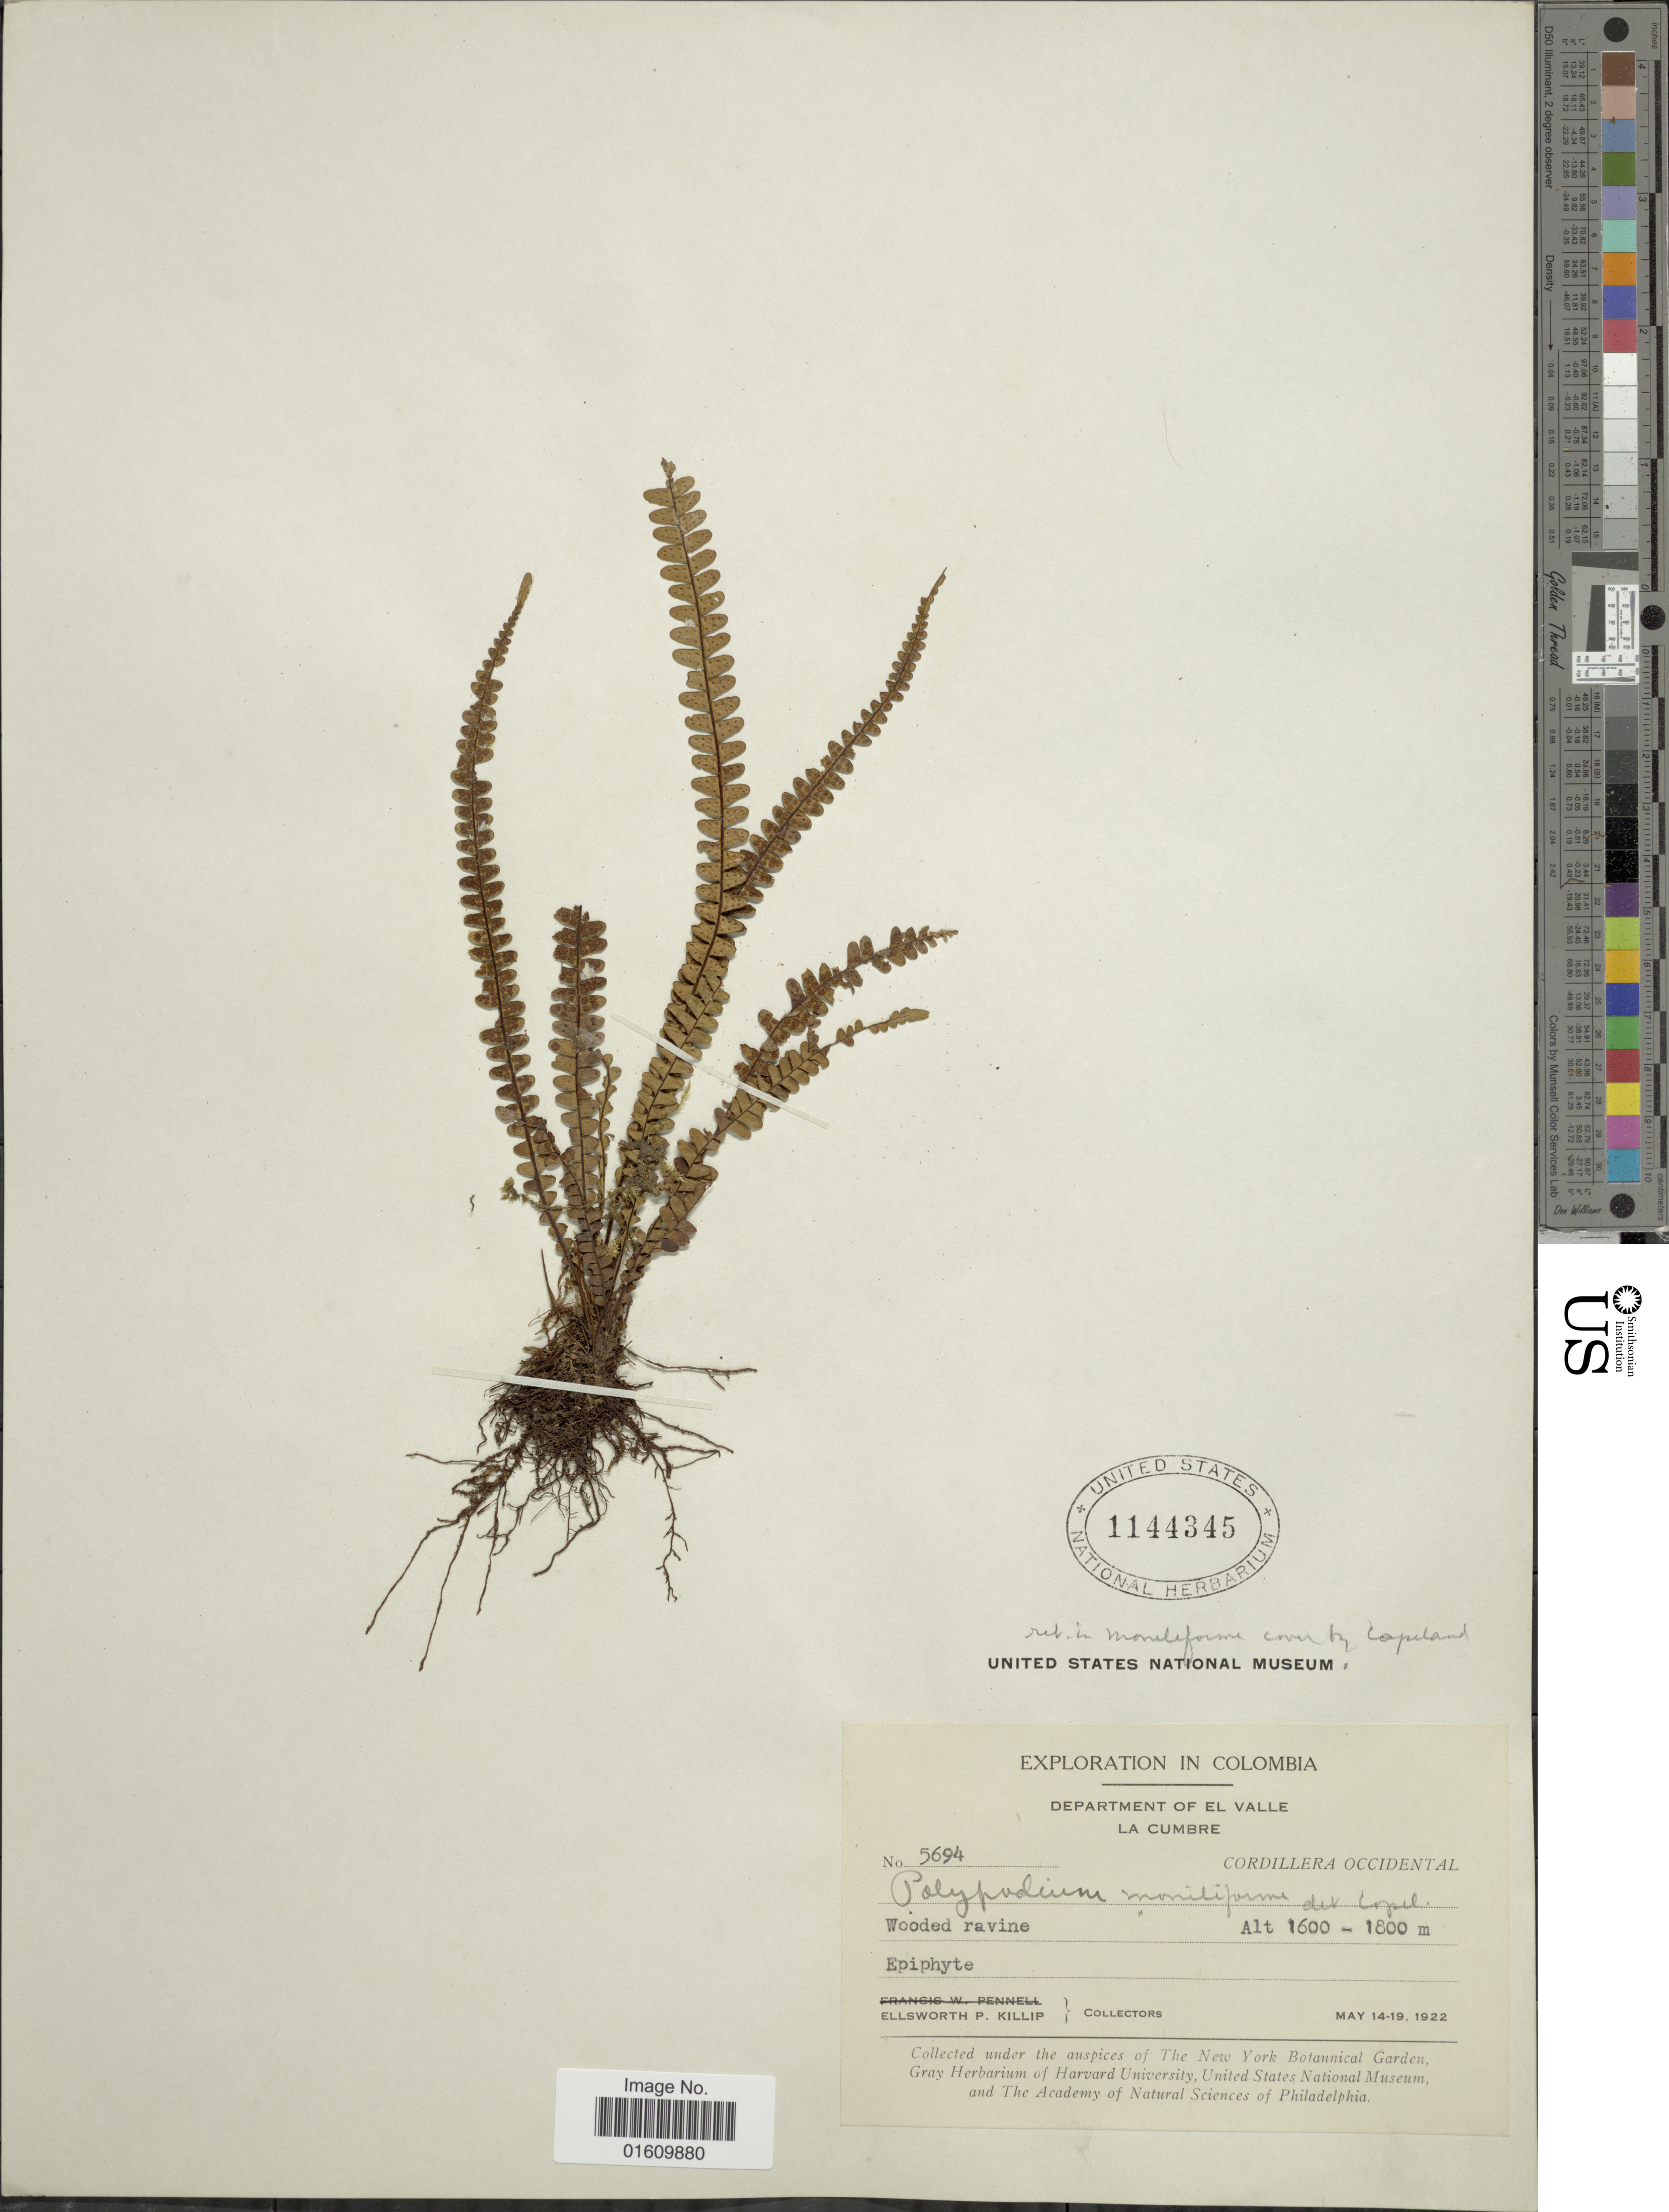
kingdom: Plantae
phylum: Tracheophyta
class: Polypodiopsida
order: Polypodiales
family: Polypodiaceae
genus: Melpomene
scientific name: Melpomene moniliformis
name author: (Lag. ex Sw.) A.R. Sm. & R.C. Moran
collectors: E. P. Killip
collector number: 5694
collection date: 1922-05-19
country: Colombia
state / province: Valle del Cauca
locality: Department of El Valle, La Cumbre, Cordillera Occidental, Wooded ravine.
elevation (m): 1600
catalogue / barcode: US 1144345